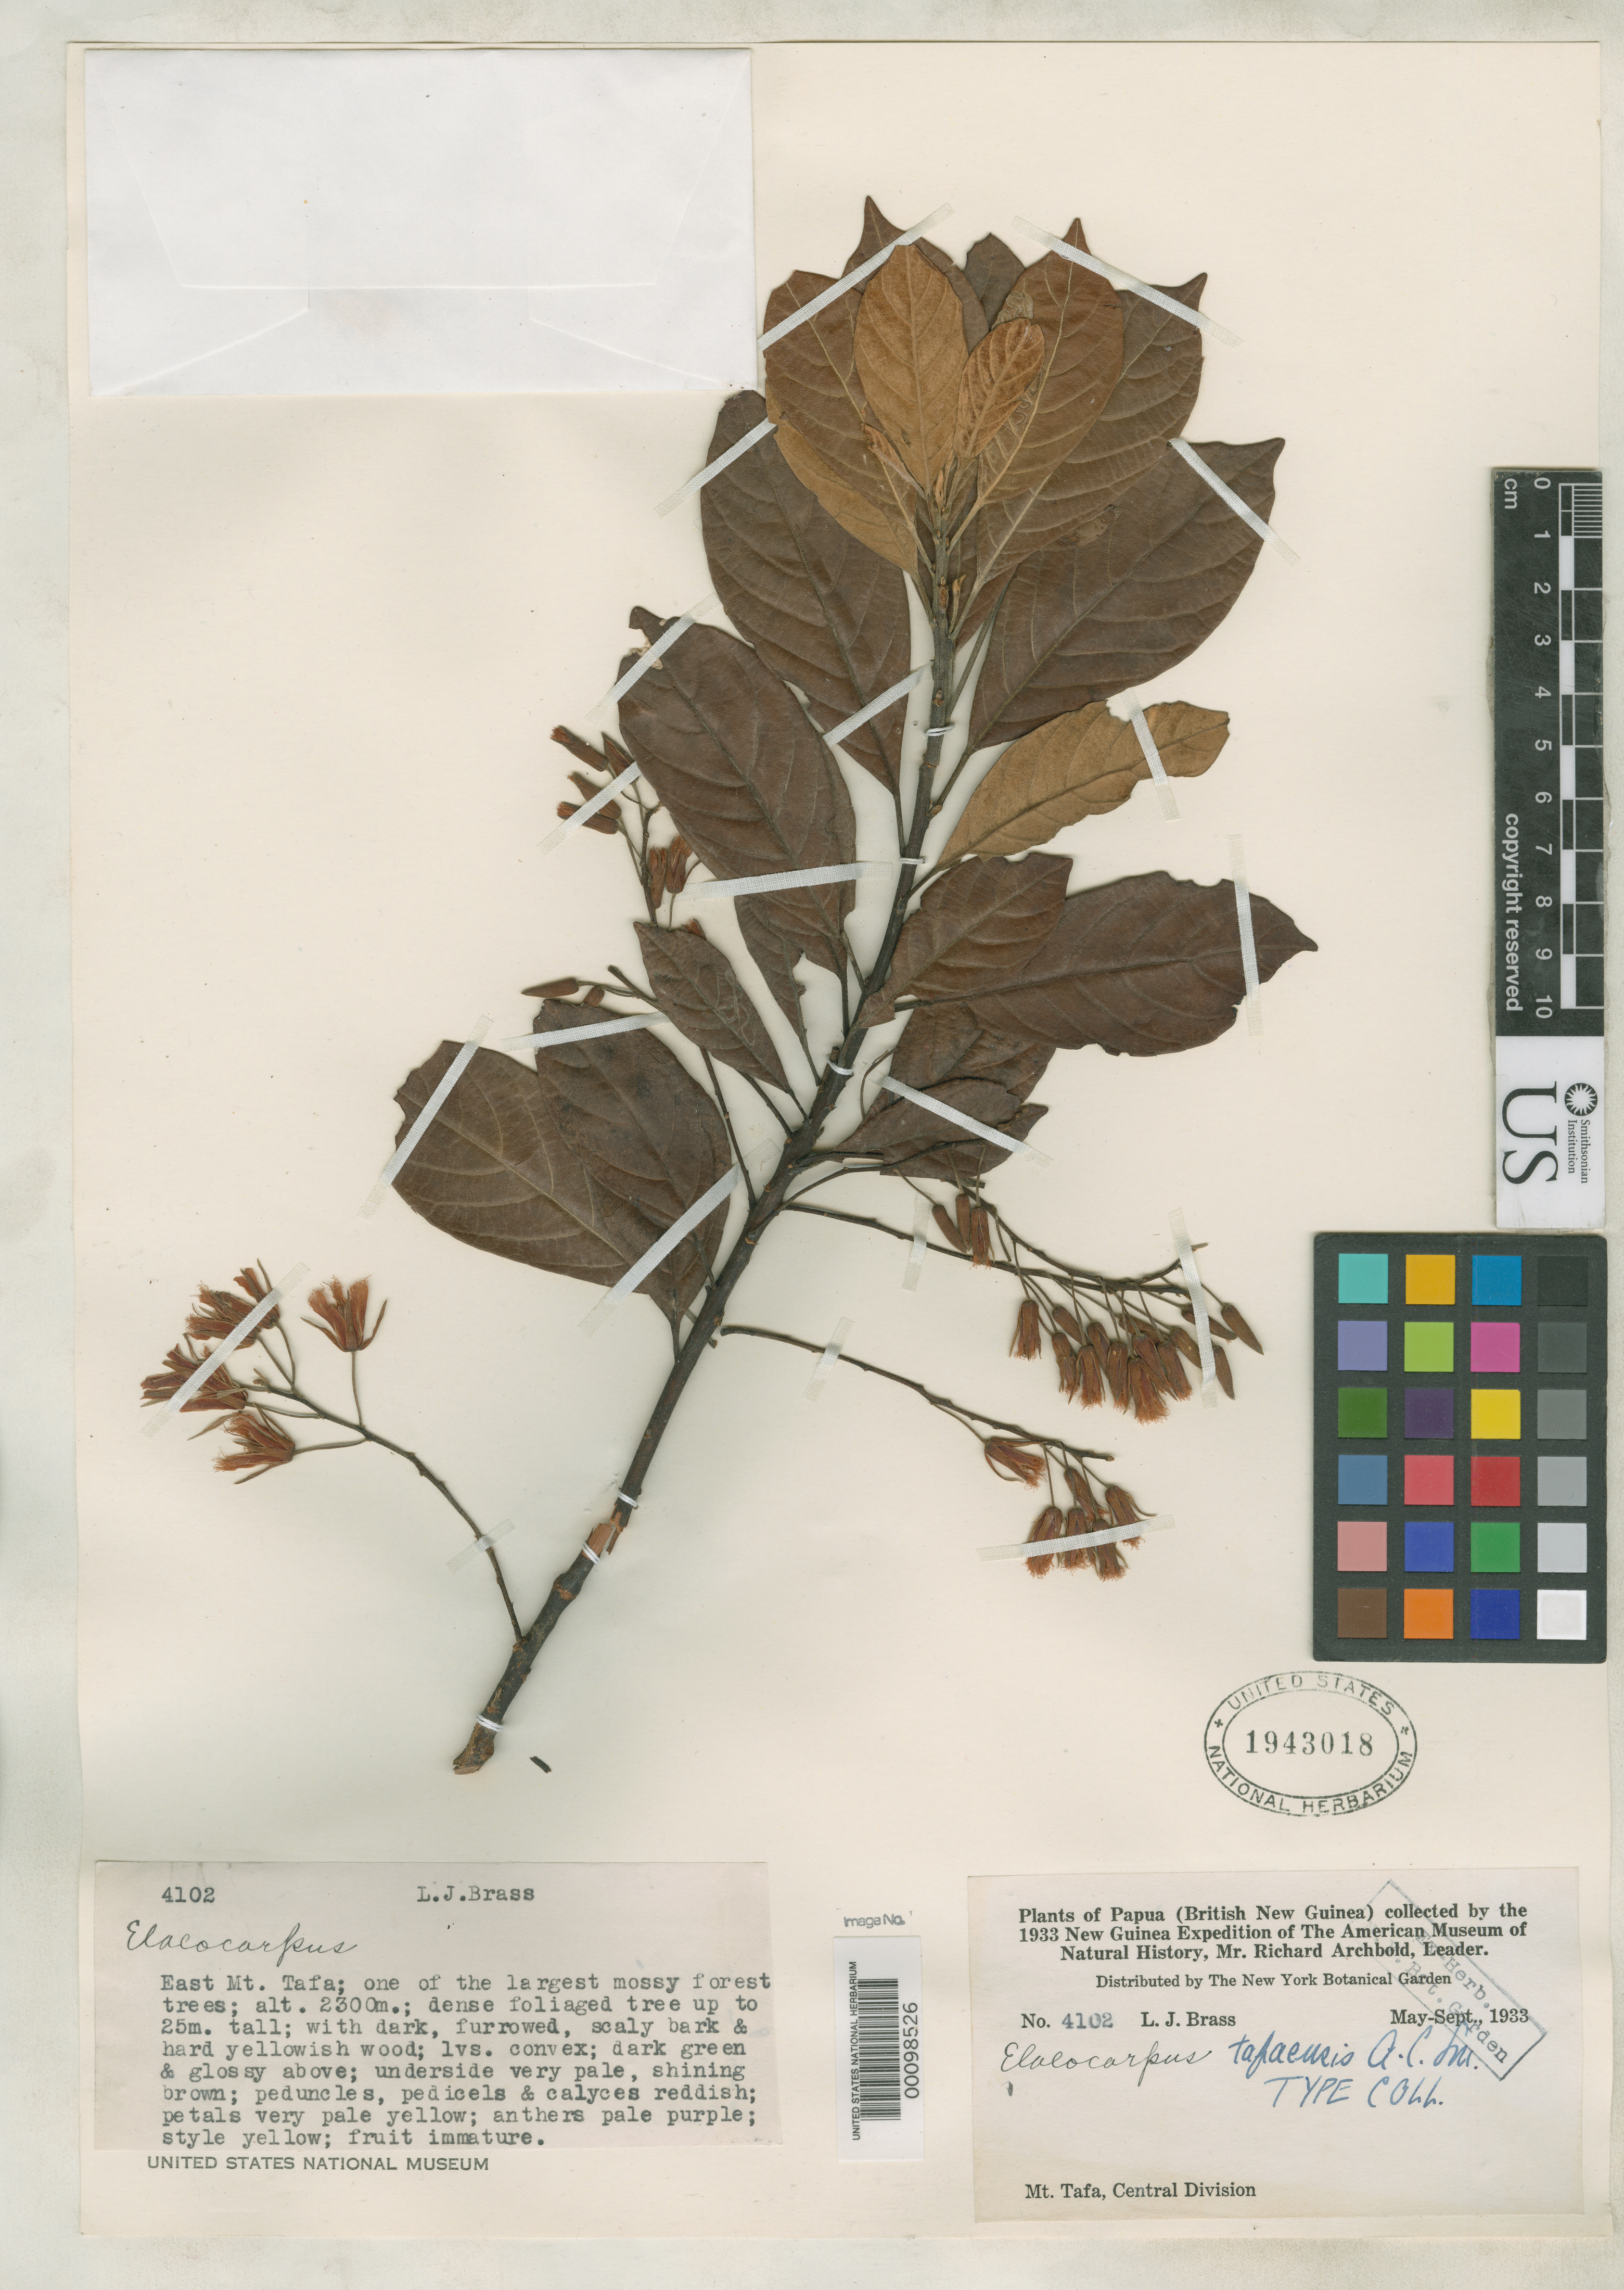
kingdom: Plantae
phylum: Tracheophyta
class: Magnoliopsida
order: Oxalidales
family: Elaeocarpaceae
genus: Elaeocarpus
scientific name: Elaeocarpus tafaensis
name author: A.C. Sm.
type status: Isotype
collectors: L. J. Brass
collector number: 4102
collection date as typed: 27 May 1933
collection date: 1933-05-27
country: Papua New Guinea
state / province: Central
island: New Guinea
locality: Mt. Tafa.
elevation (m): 2300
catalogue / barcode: US 1943018